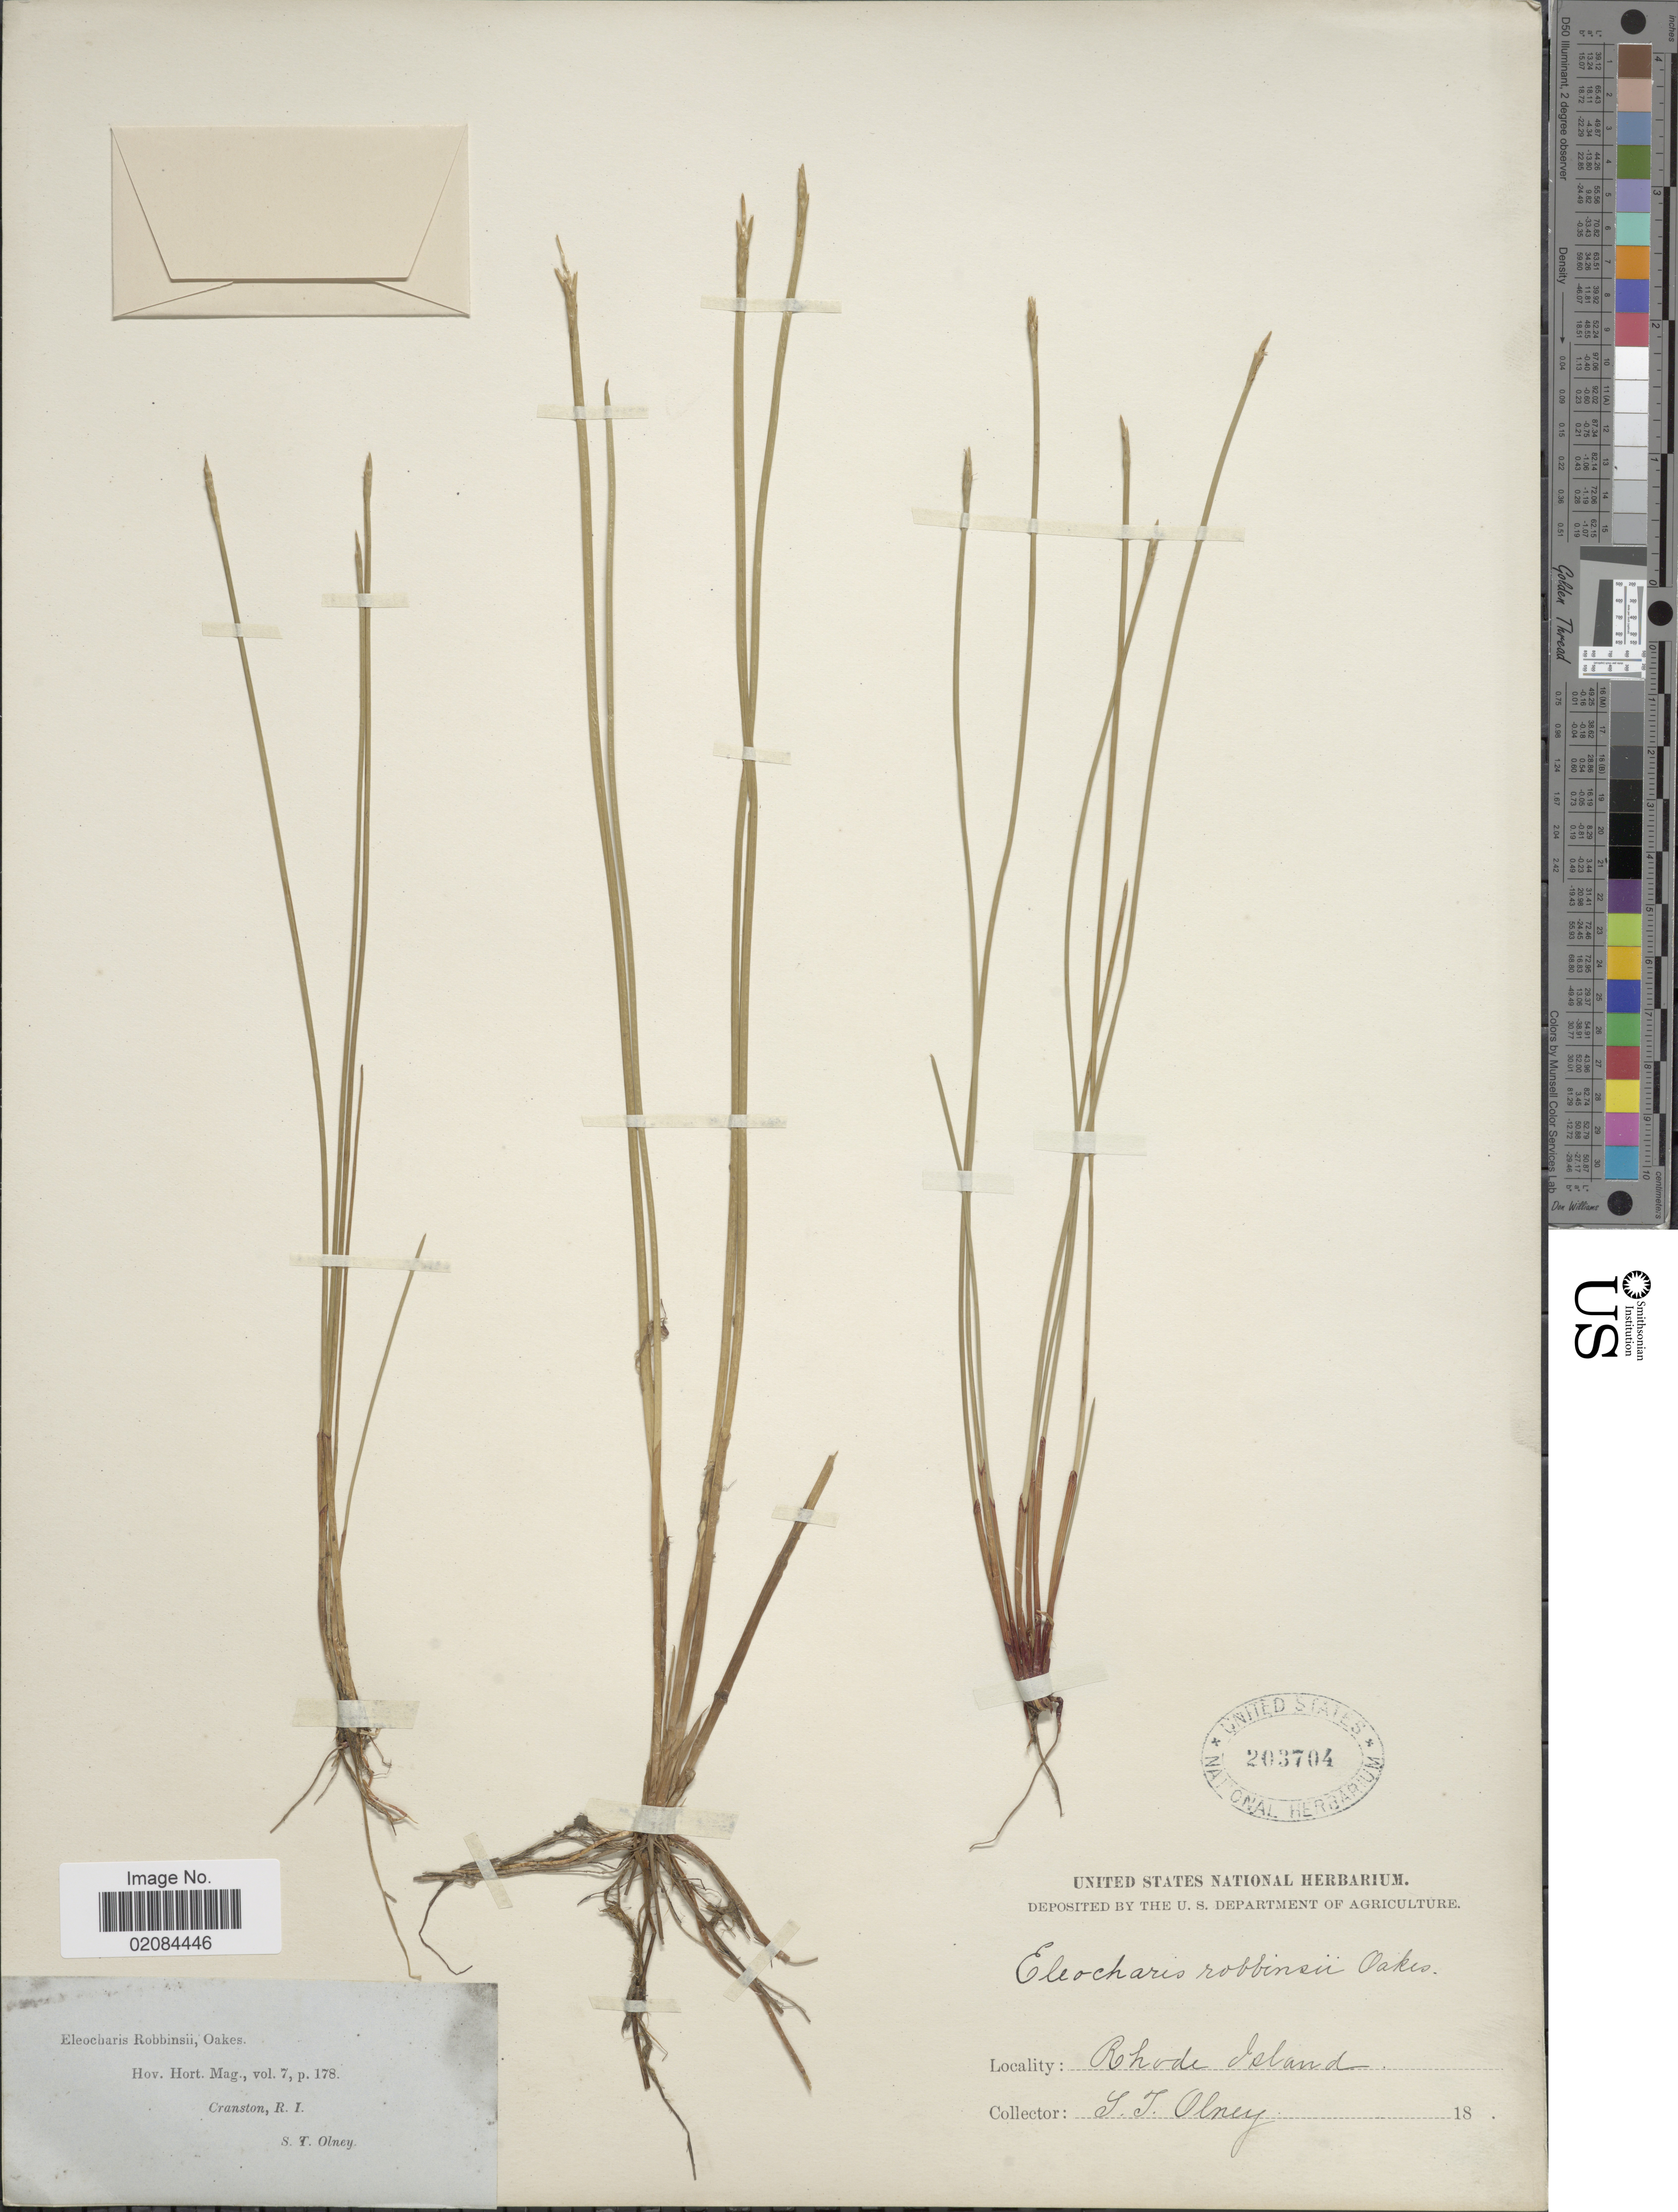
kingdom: Plantae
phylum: Tracheophyta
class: Liliopsida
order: Poales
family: Cyperaceae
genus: Eleocharis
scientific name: Eleocharis robbinsii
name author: Oakes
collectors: S. Olney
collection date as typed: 18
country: United States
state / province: Rhode Island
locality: Cranston, R. I.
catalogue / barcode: US 203704